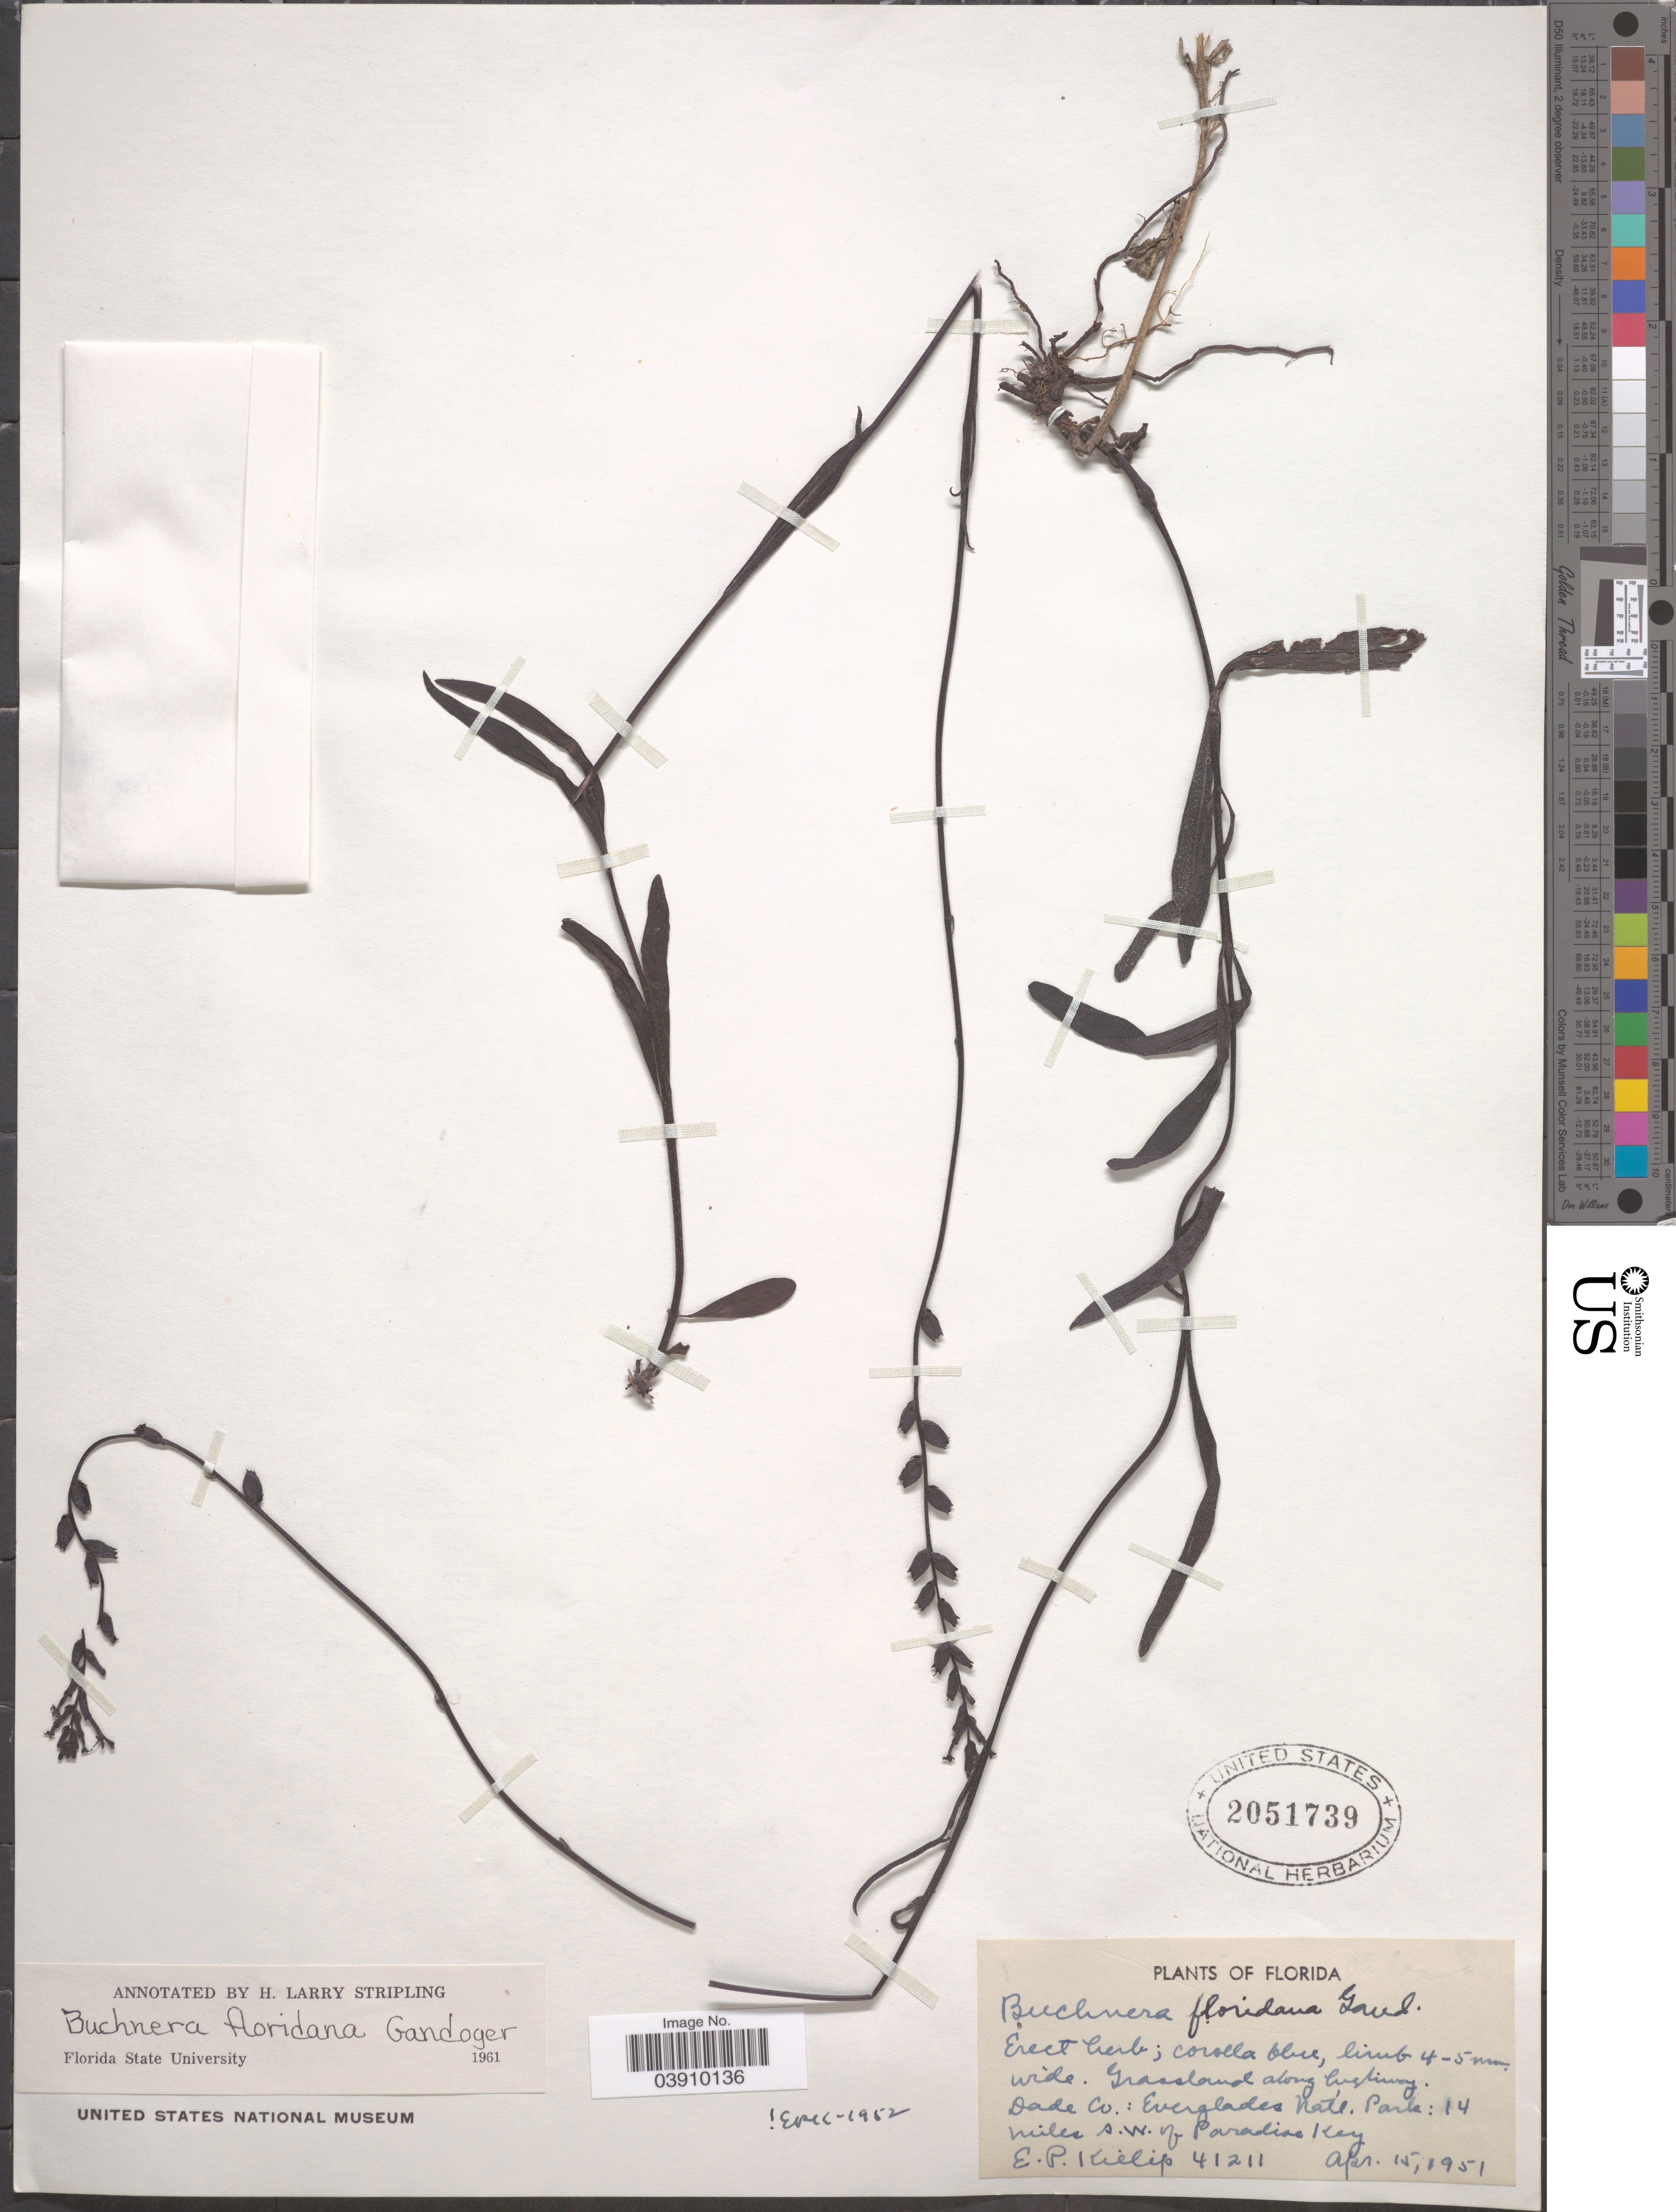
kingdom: Plantae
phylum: Tracheophyta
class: Magnoliopsida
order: Lamiales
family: Orobanchaceae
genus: Buchnera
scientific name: Buchnera floridana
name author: Gand.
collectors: E. P. Killip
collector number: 41211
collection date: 1951-04-15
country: United States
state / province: Florida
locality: Dade Co.: Evergaldes Natl. Park: 14 miles S.W. of Paradise Key.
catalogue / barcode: US 2051739